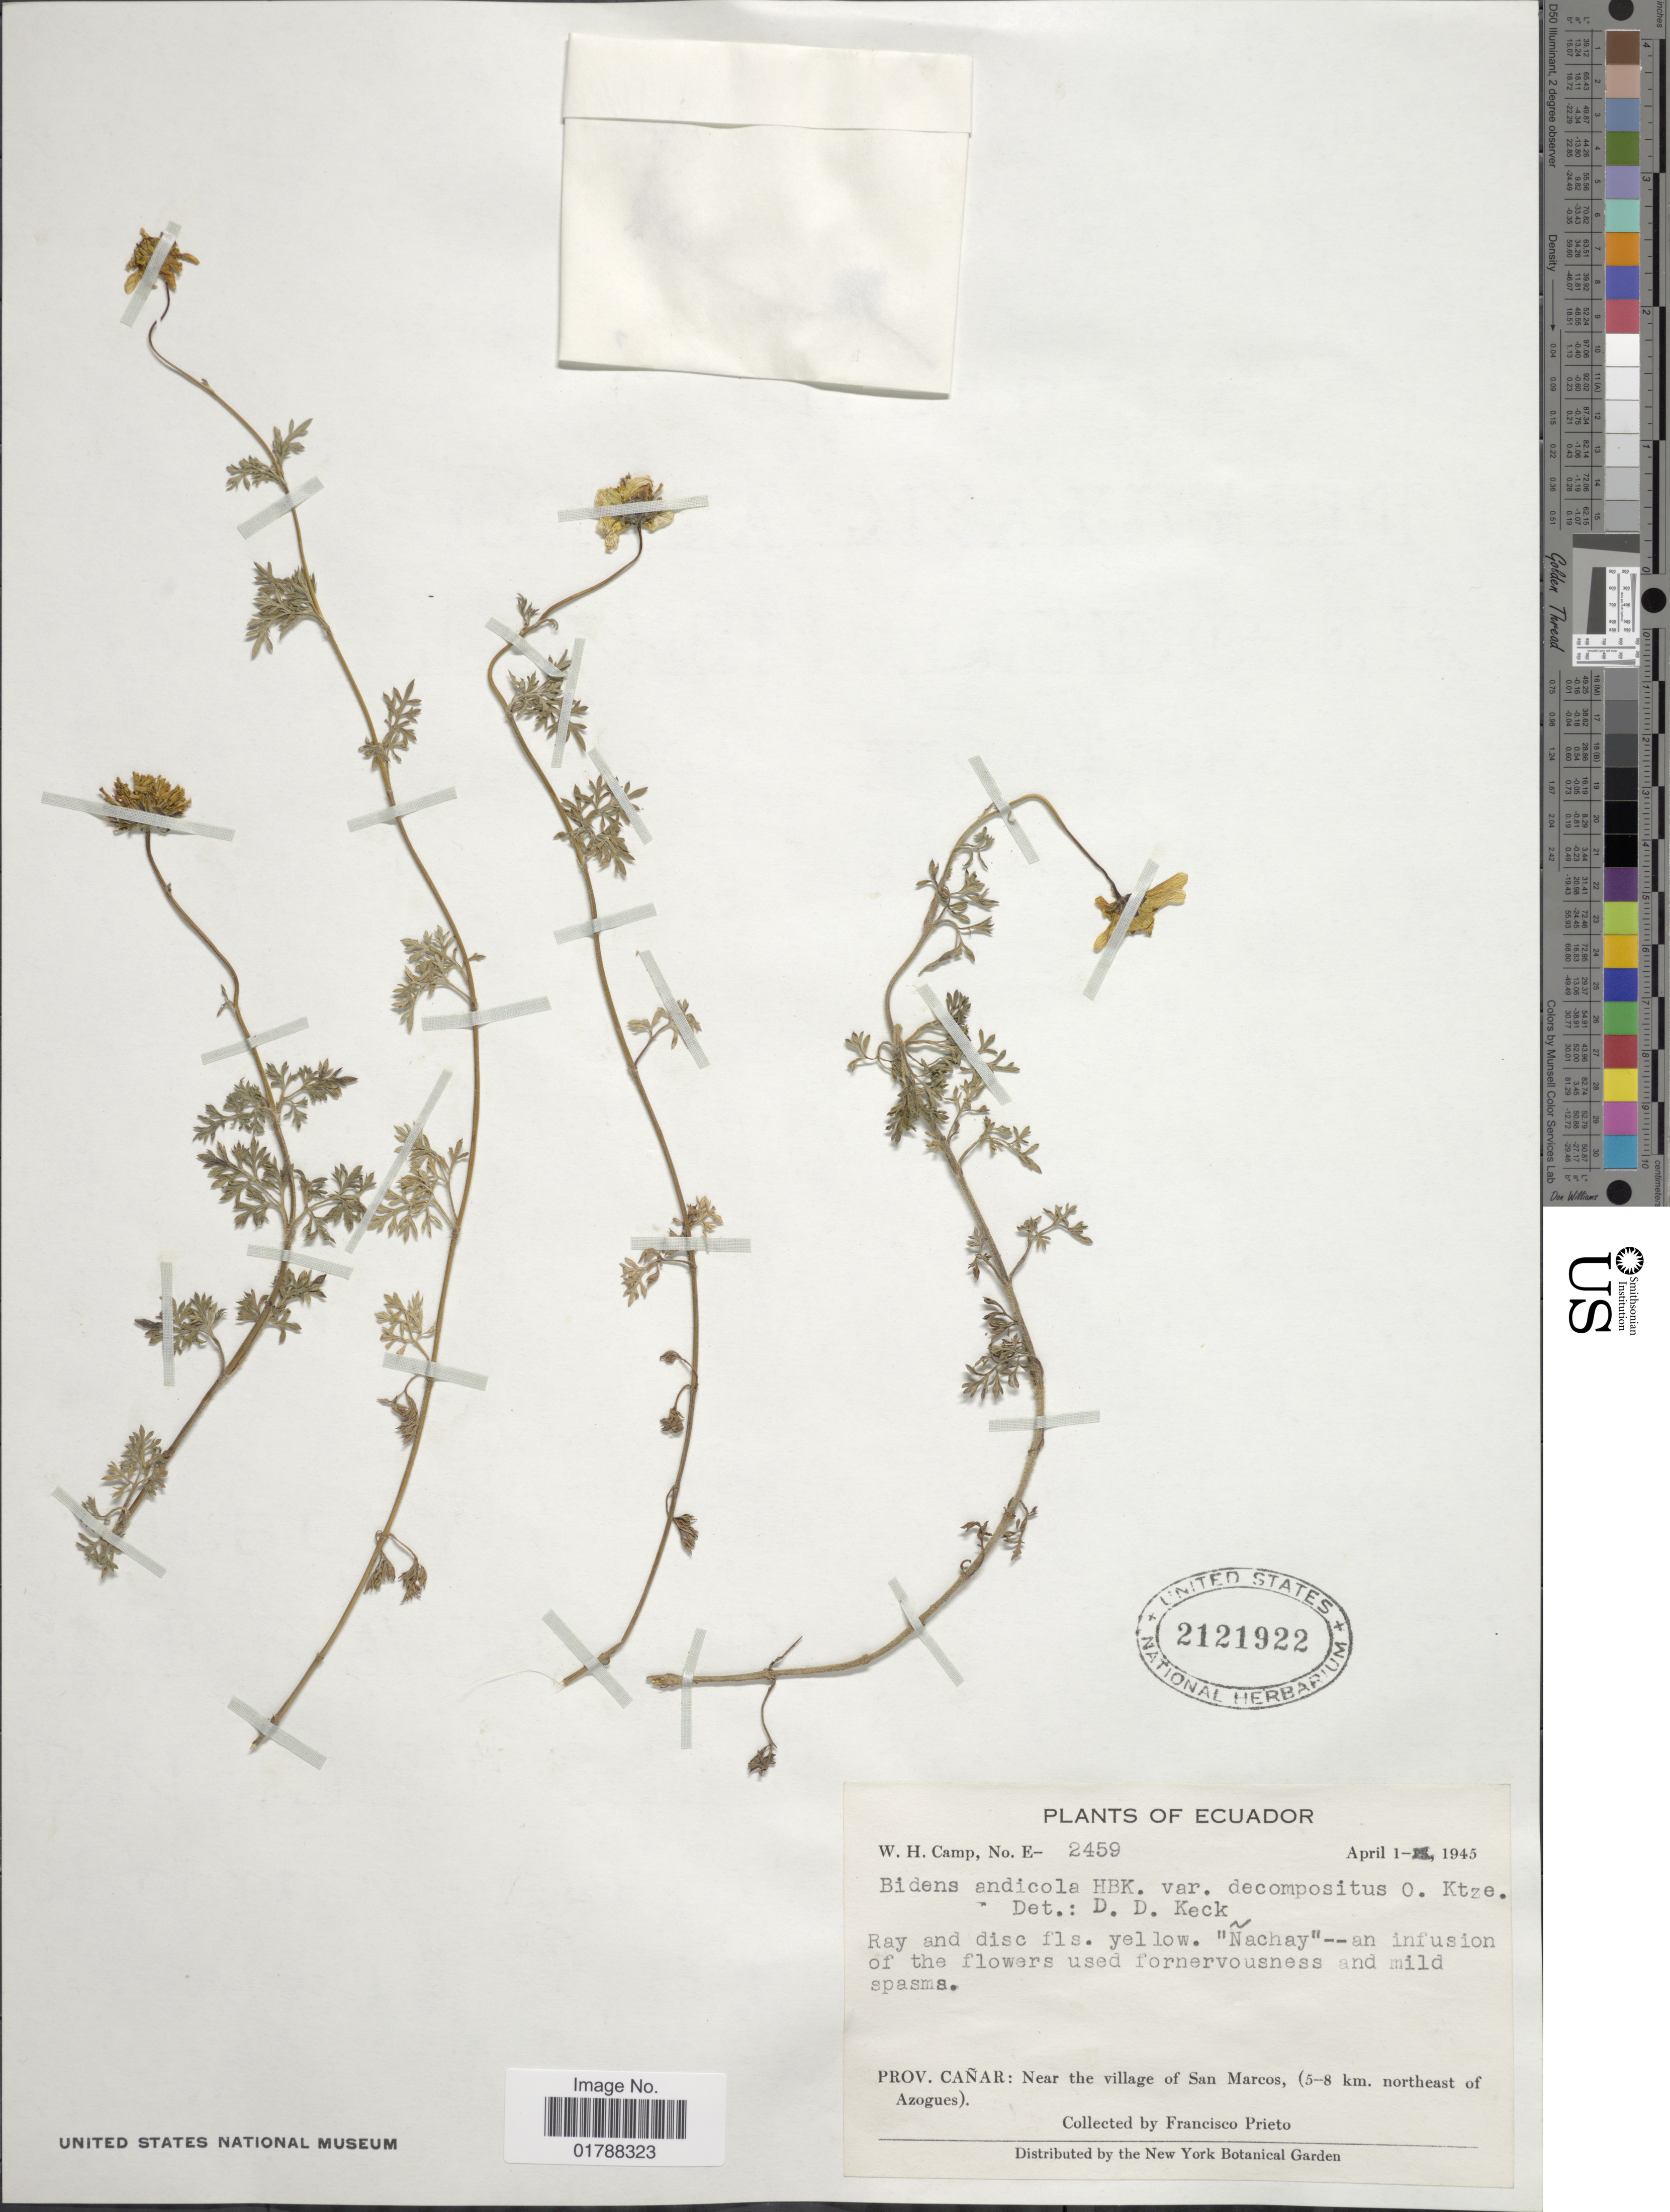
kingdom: Plantae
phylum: Tracheophyta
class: Magnoliopsida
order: Asterales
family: Asteraceae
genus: Bidens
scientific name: Bidens andicola var. decomposita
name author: Kuntze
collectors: F. Prieto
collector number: E-2459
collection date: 1945-04-01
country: Ecuador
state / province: Cañar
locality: Near the village of San Marcos, (5-8 km. northeast of Azogues)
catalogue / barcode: US 2121922